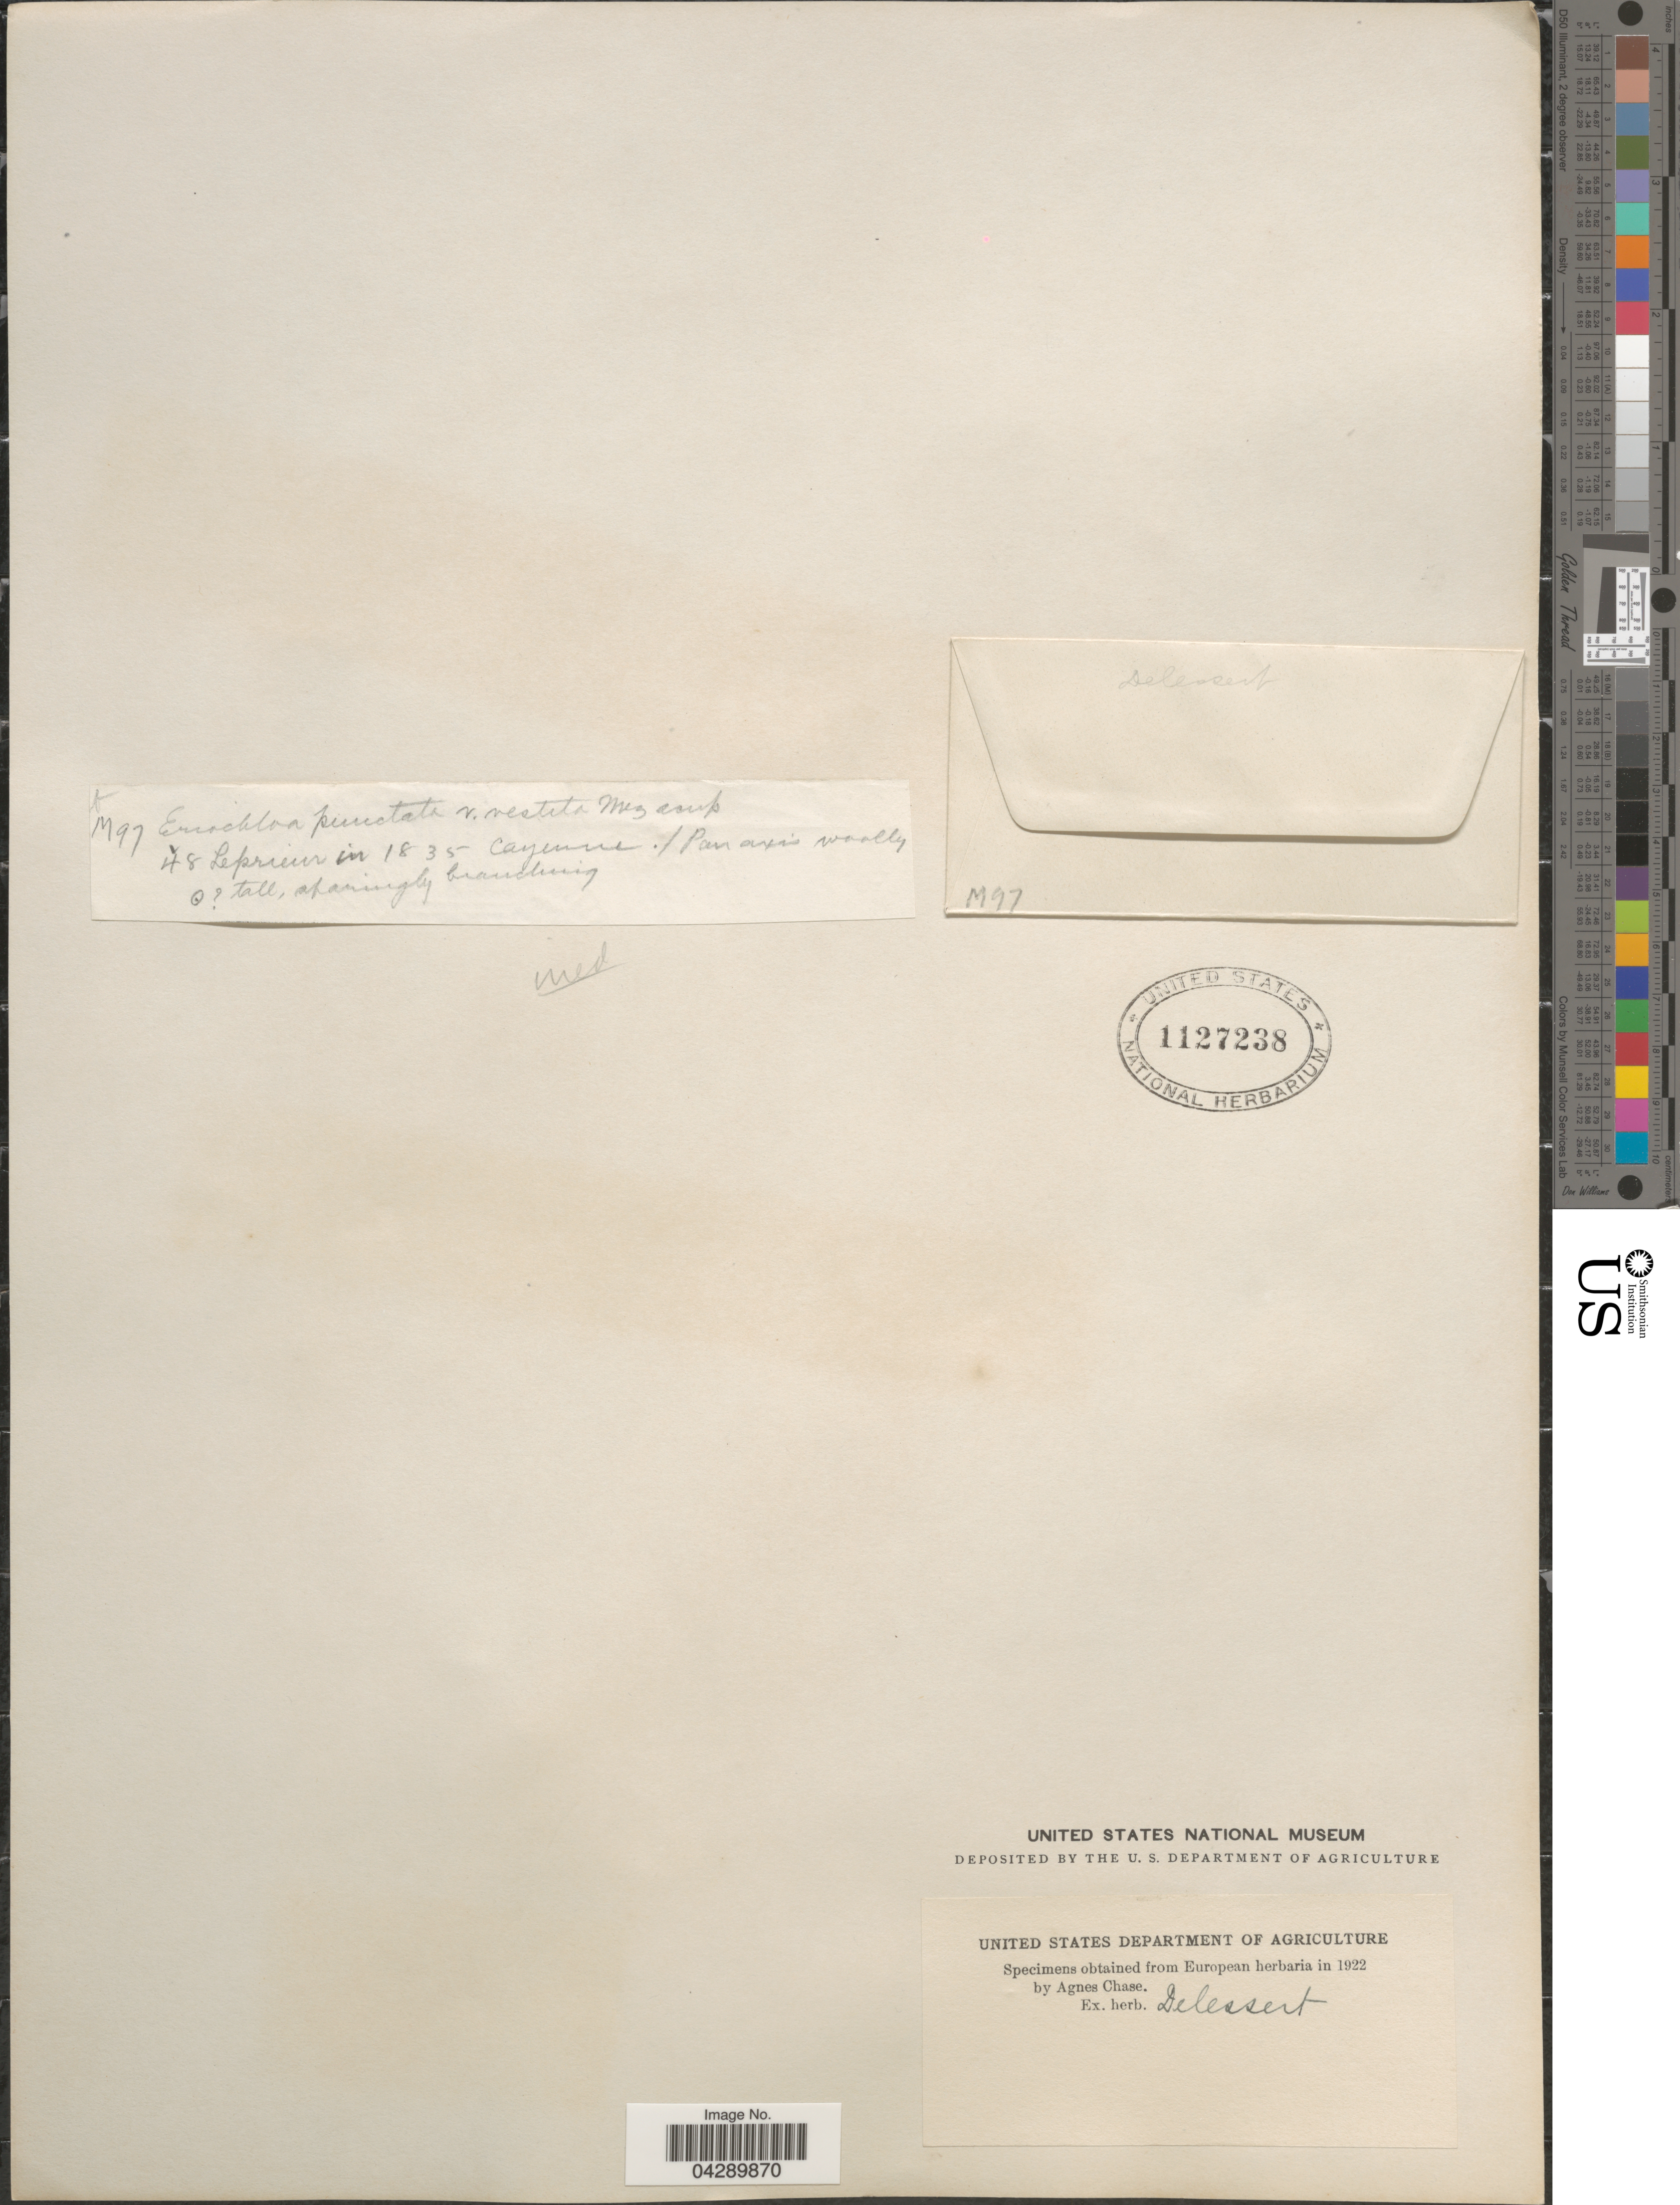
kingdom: Plantae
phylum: Tracheophyta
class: Liliopsida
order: Poales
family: Poaceae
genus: Eriochloa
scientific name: Eriochloa sp.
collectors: ex herb. Delessert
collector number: M97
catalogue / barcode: US 1127238